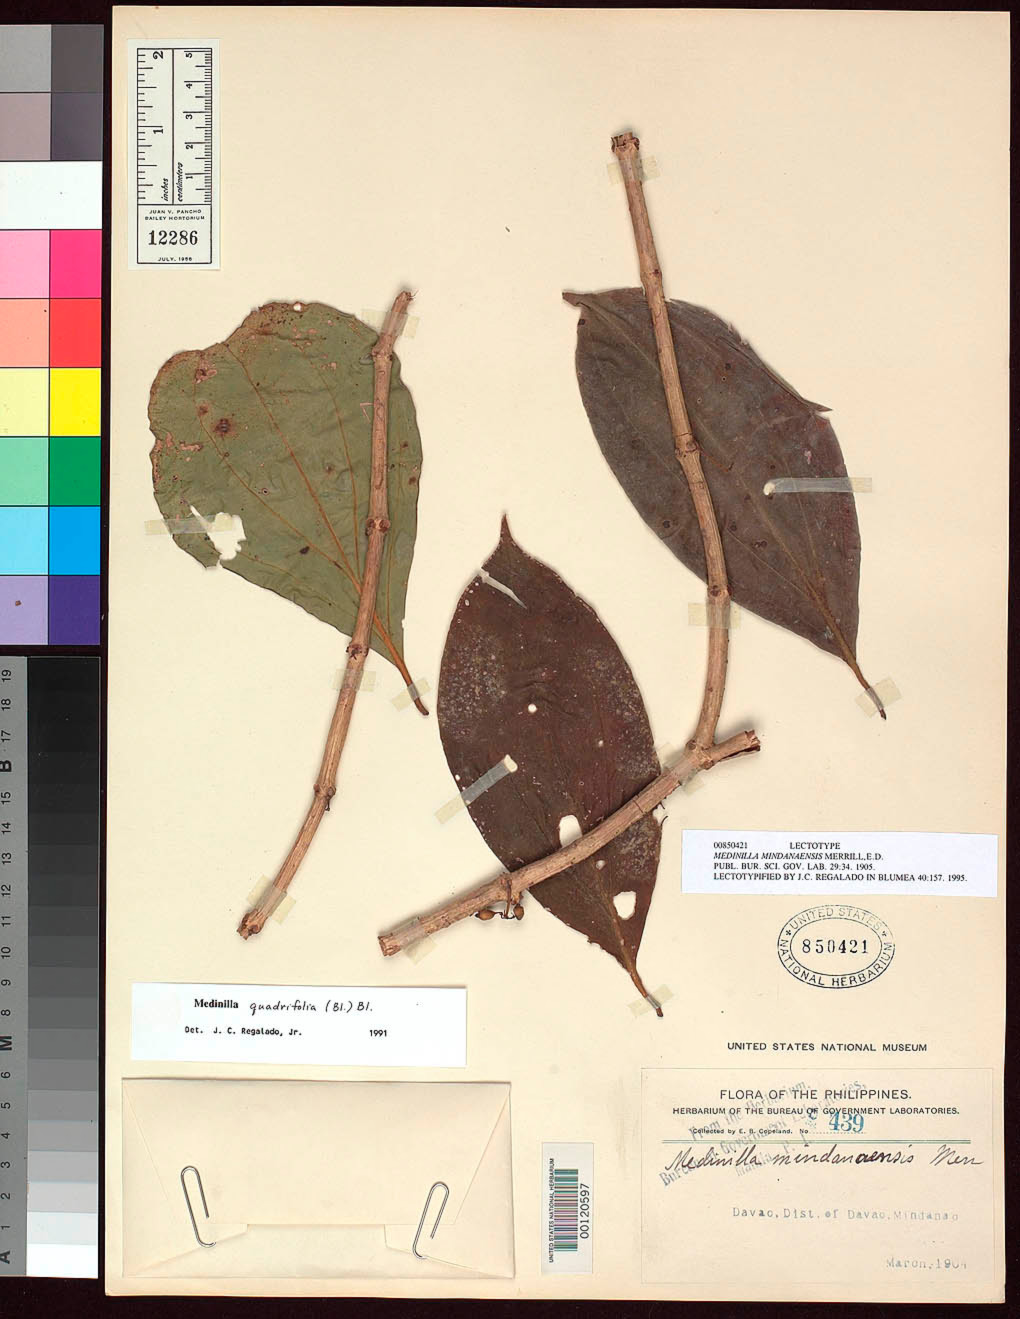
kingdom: Plantae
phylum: Tracheophyta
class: Magnoliopsida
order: Myrtales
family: Melastomataceae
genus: Medinilla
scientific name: Medinilla mindanaensis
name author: Merr.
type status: Lectotype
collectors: E. B. Copeland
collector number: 439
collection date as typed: Mar 1904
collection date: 1904-03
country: Philippines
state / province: Davao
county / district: Davao del Sur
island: Mindanao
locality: Davao.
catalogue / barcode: US 850421